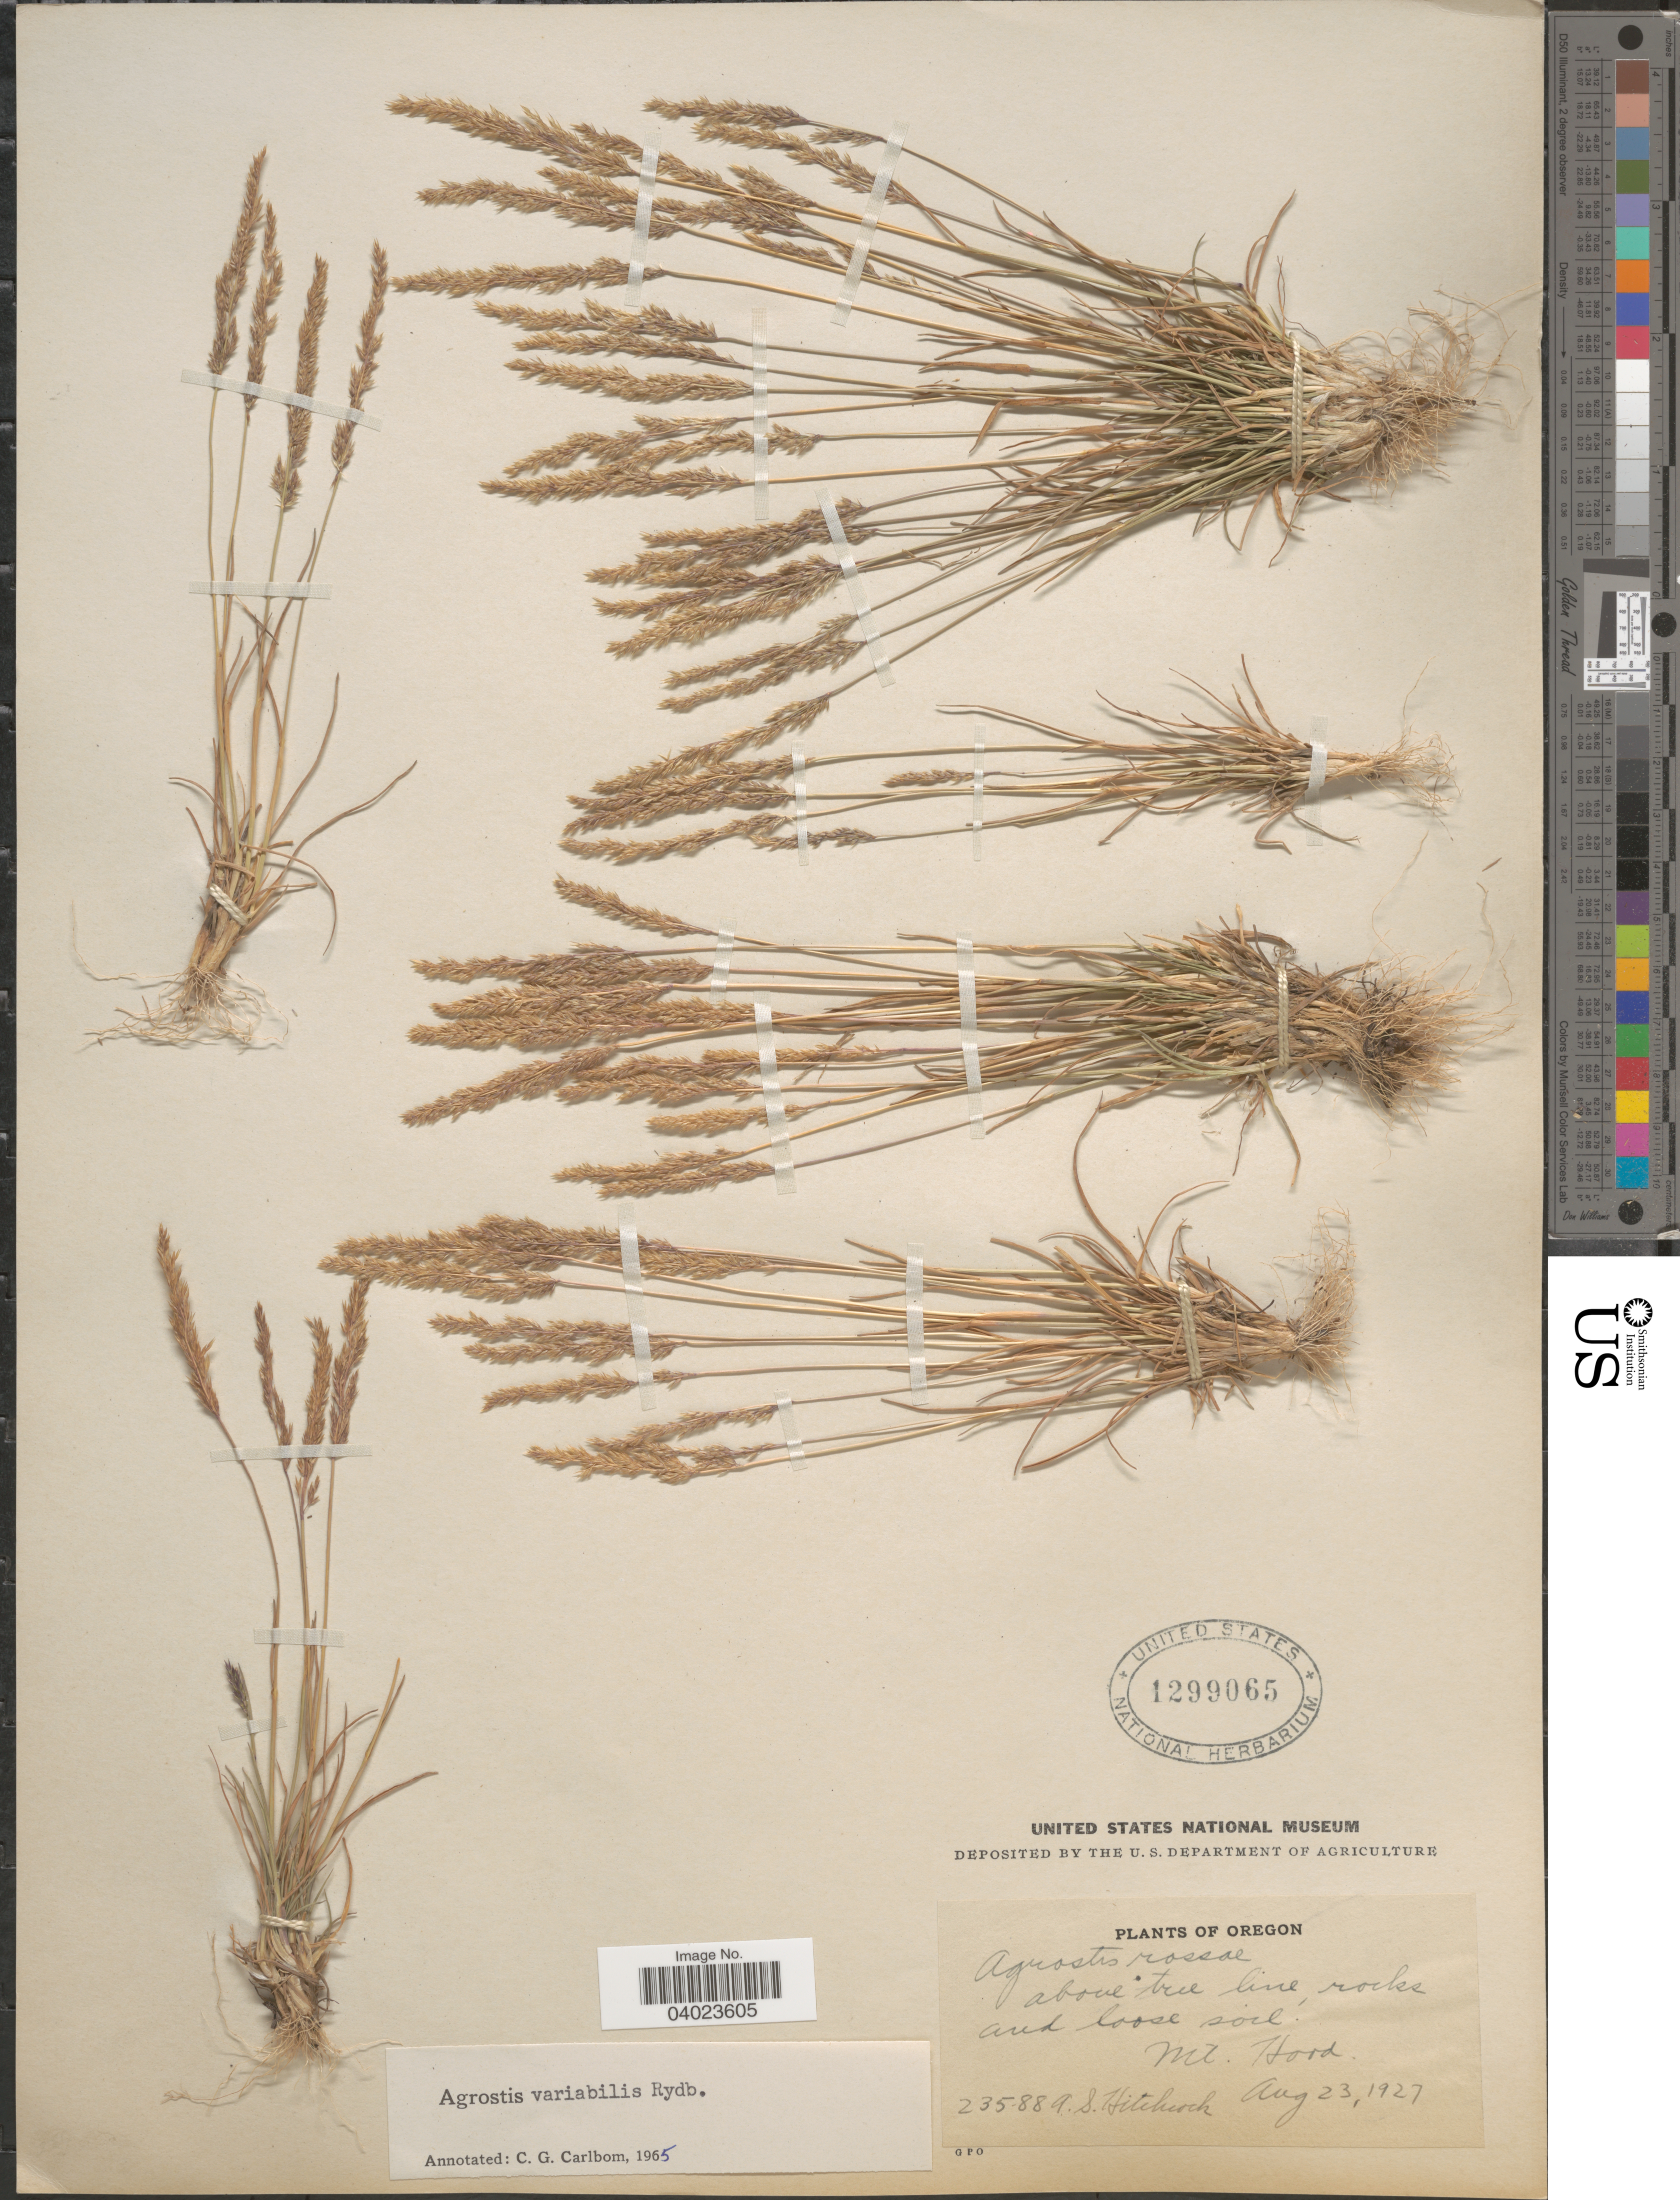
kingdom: Plantae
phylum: Tracheophyta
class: Liliopsida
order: Poales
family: Poaceae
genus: Agrostis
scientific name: Agrostis variabilis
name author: Rydb.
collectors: A. S. Hitchcock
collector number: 23588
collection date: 1927-08-23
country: United States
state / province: Oregon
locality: Above tree line, rocks and loos soil. Mt. Hood.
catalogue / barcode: US 1299065